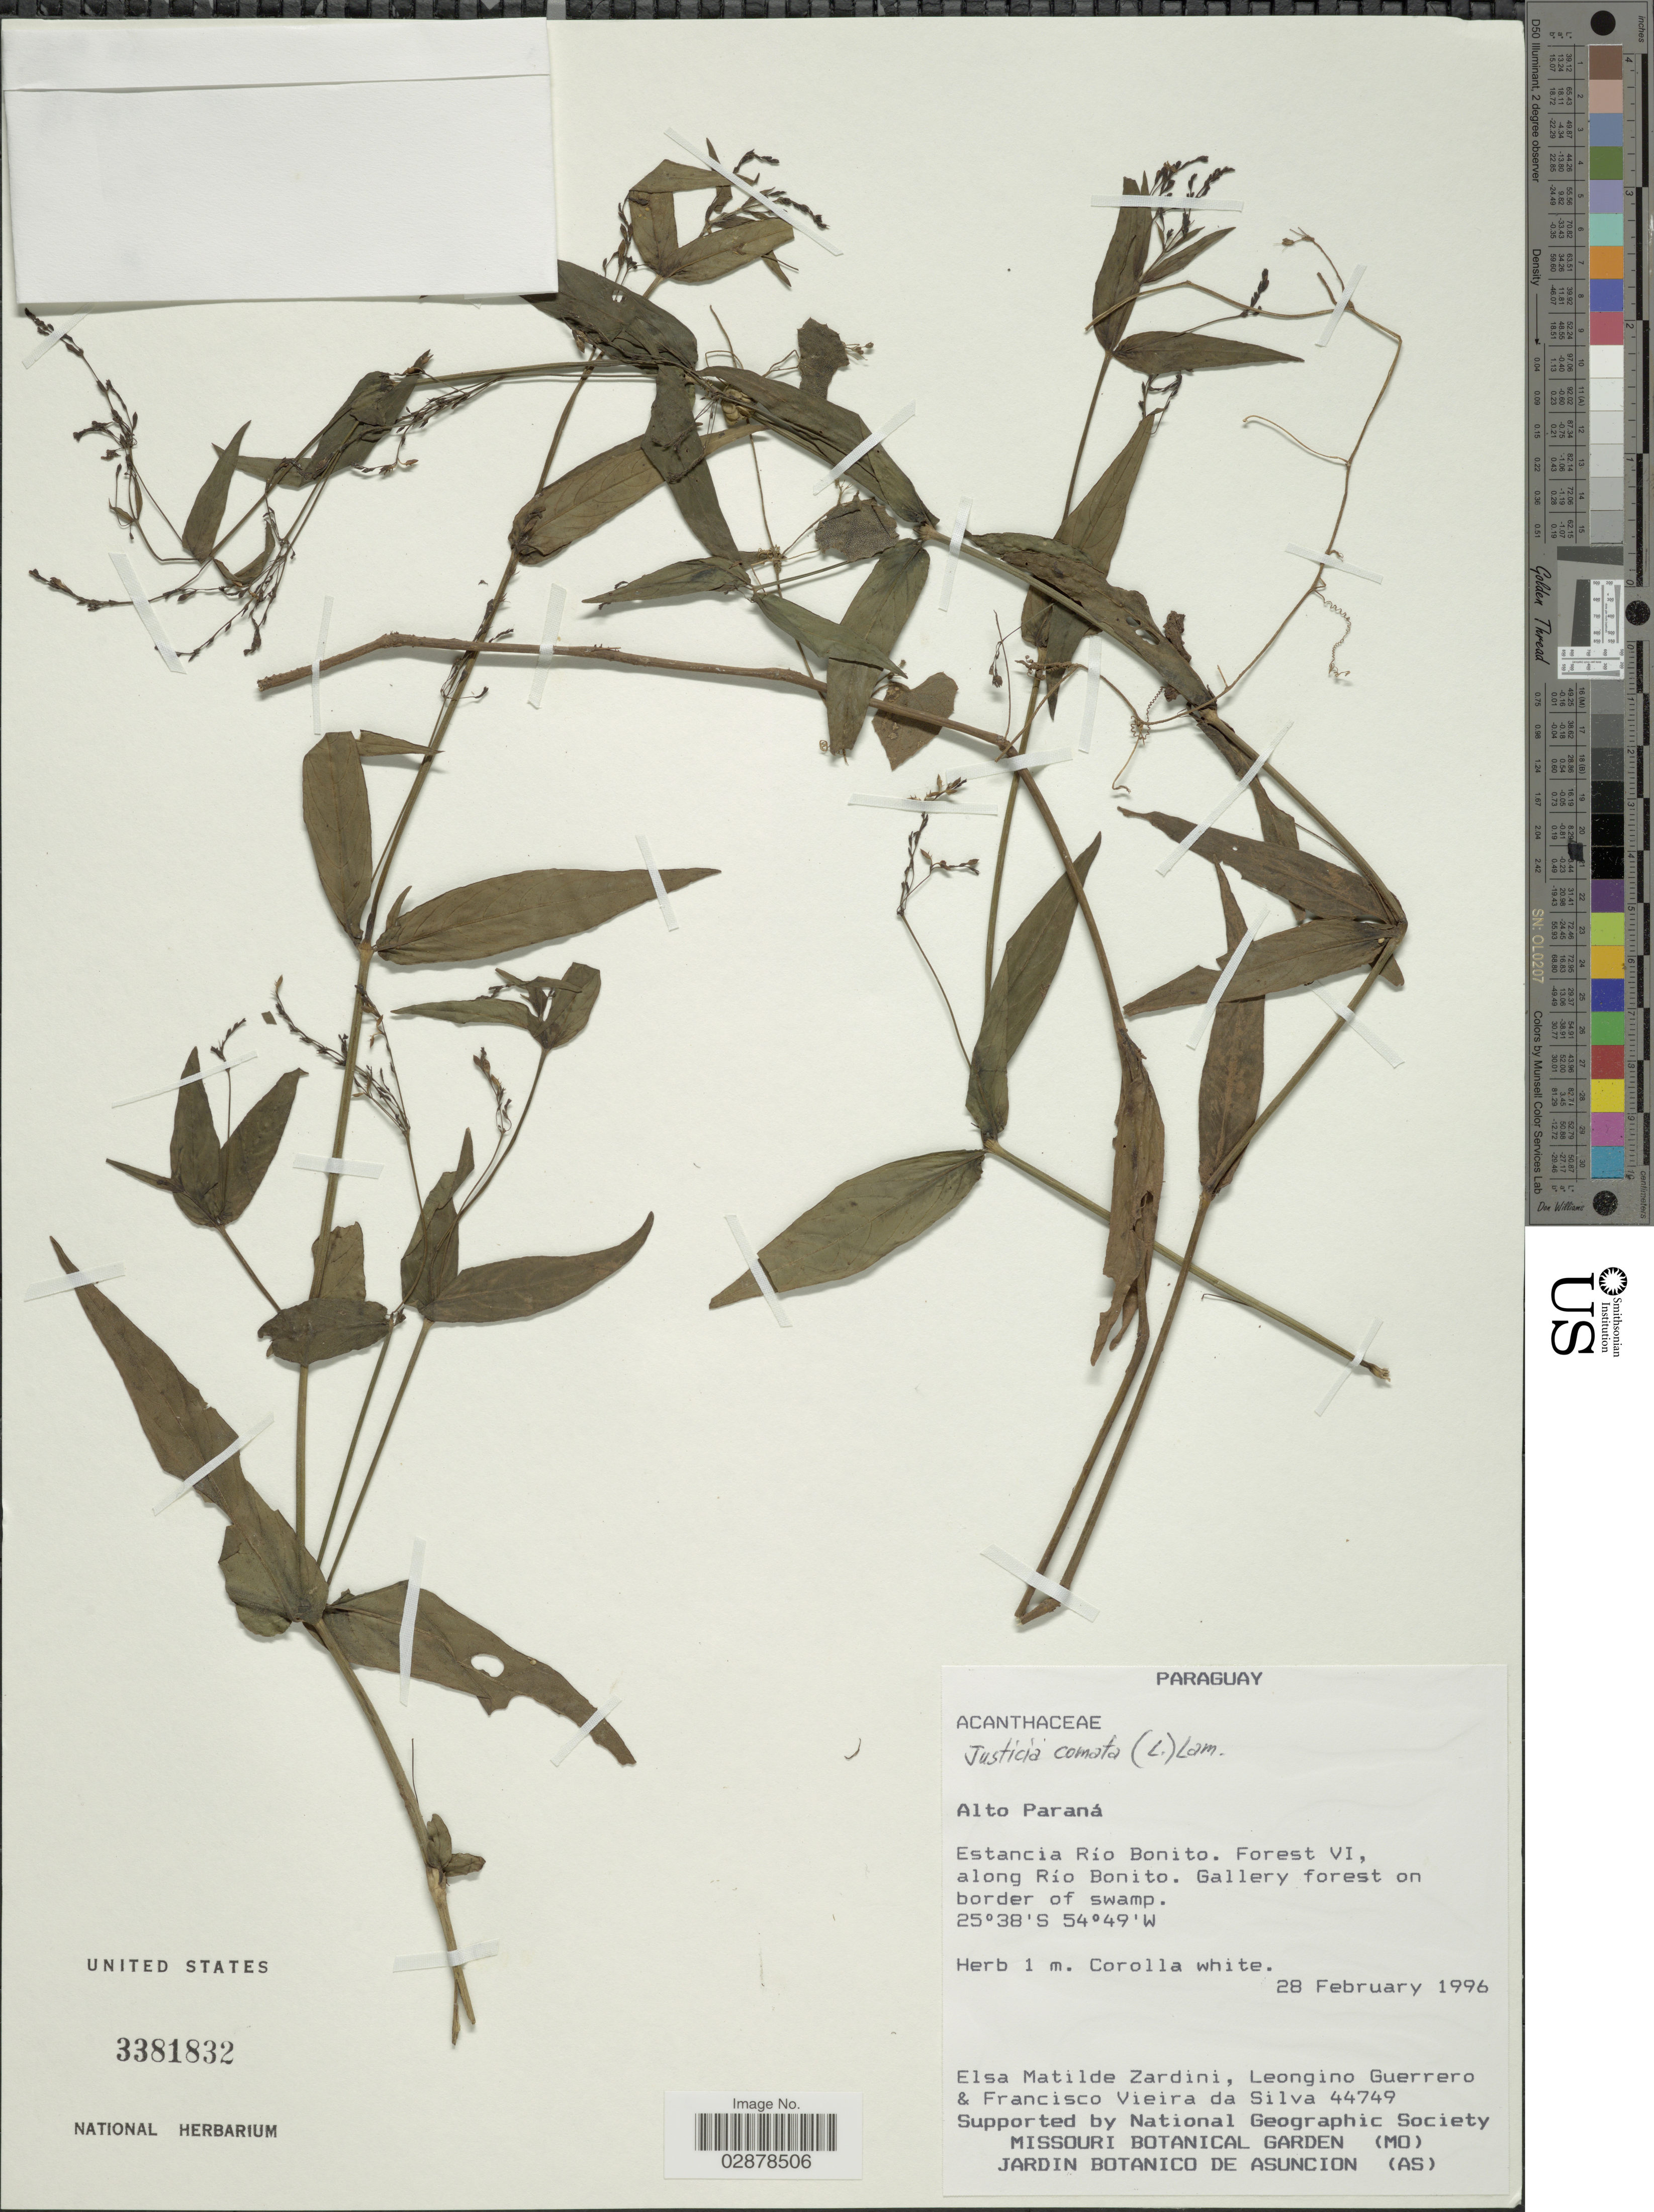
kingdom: Plantae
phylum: Tracheophyta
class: Magnoliopsida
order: Lamiales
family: Acanthaceae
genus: Justicia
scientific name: Justicia comata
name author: (L.) Lam.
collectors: E. M. Zardini, L. Guerrero & F. Vieira da Silva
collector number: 44749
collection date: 1996-02-28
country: Paraguay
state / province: Alto Parana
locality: Estancia Río Bonito. Forest VI, along Río Bonito.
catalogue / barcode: US 3381832